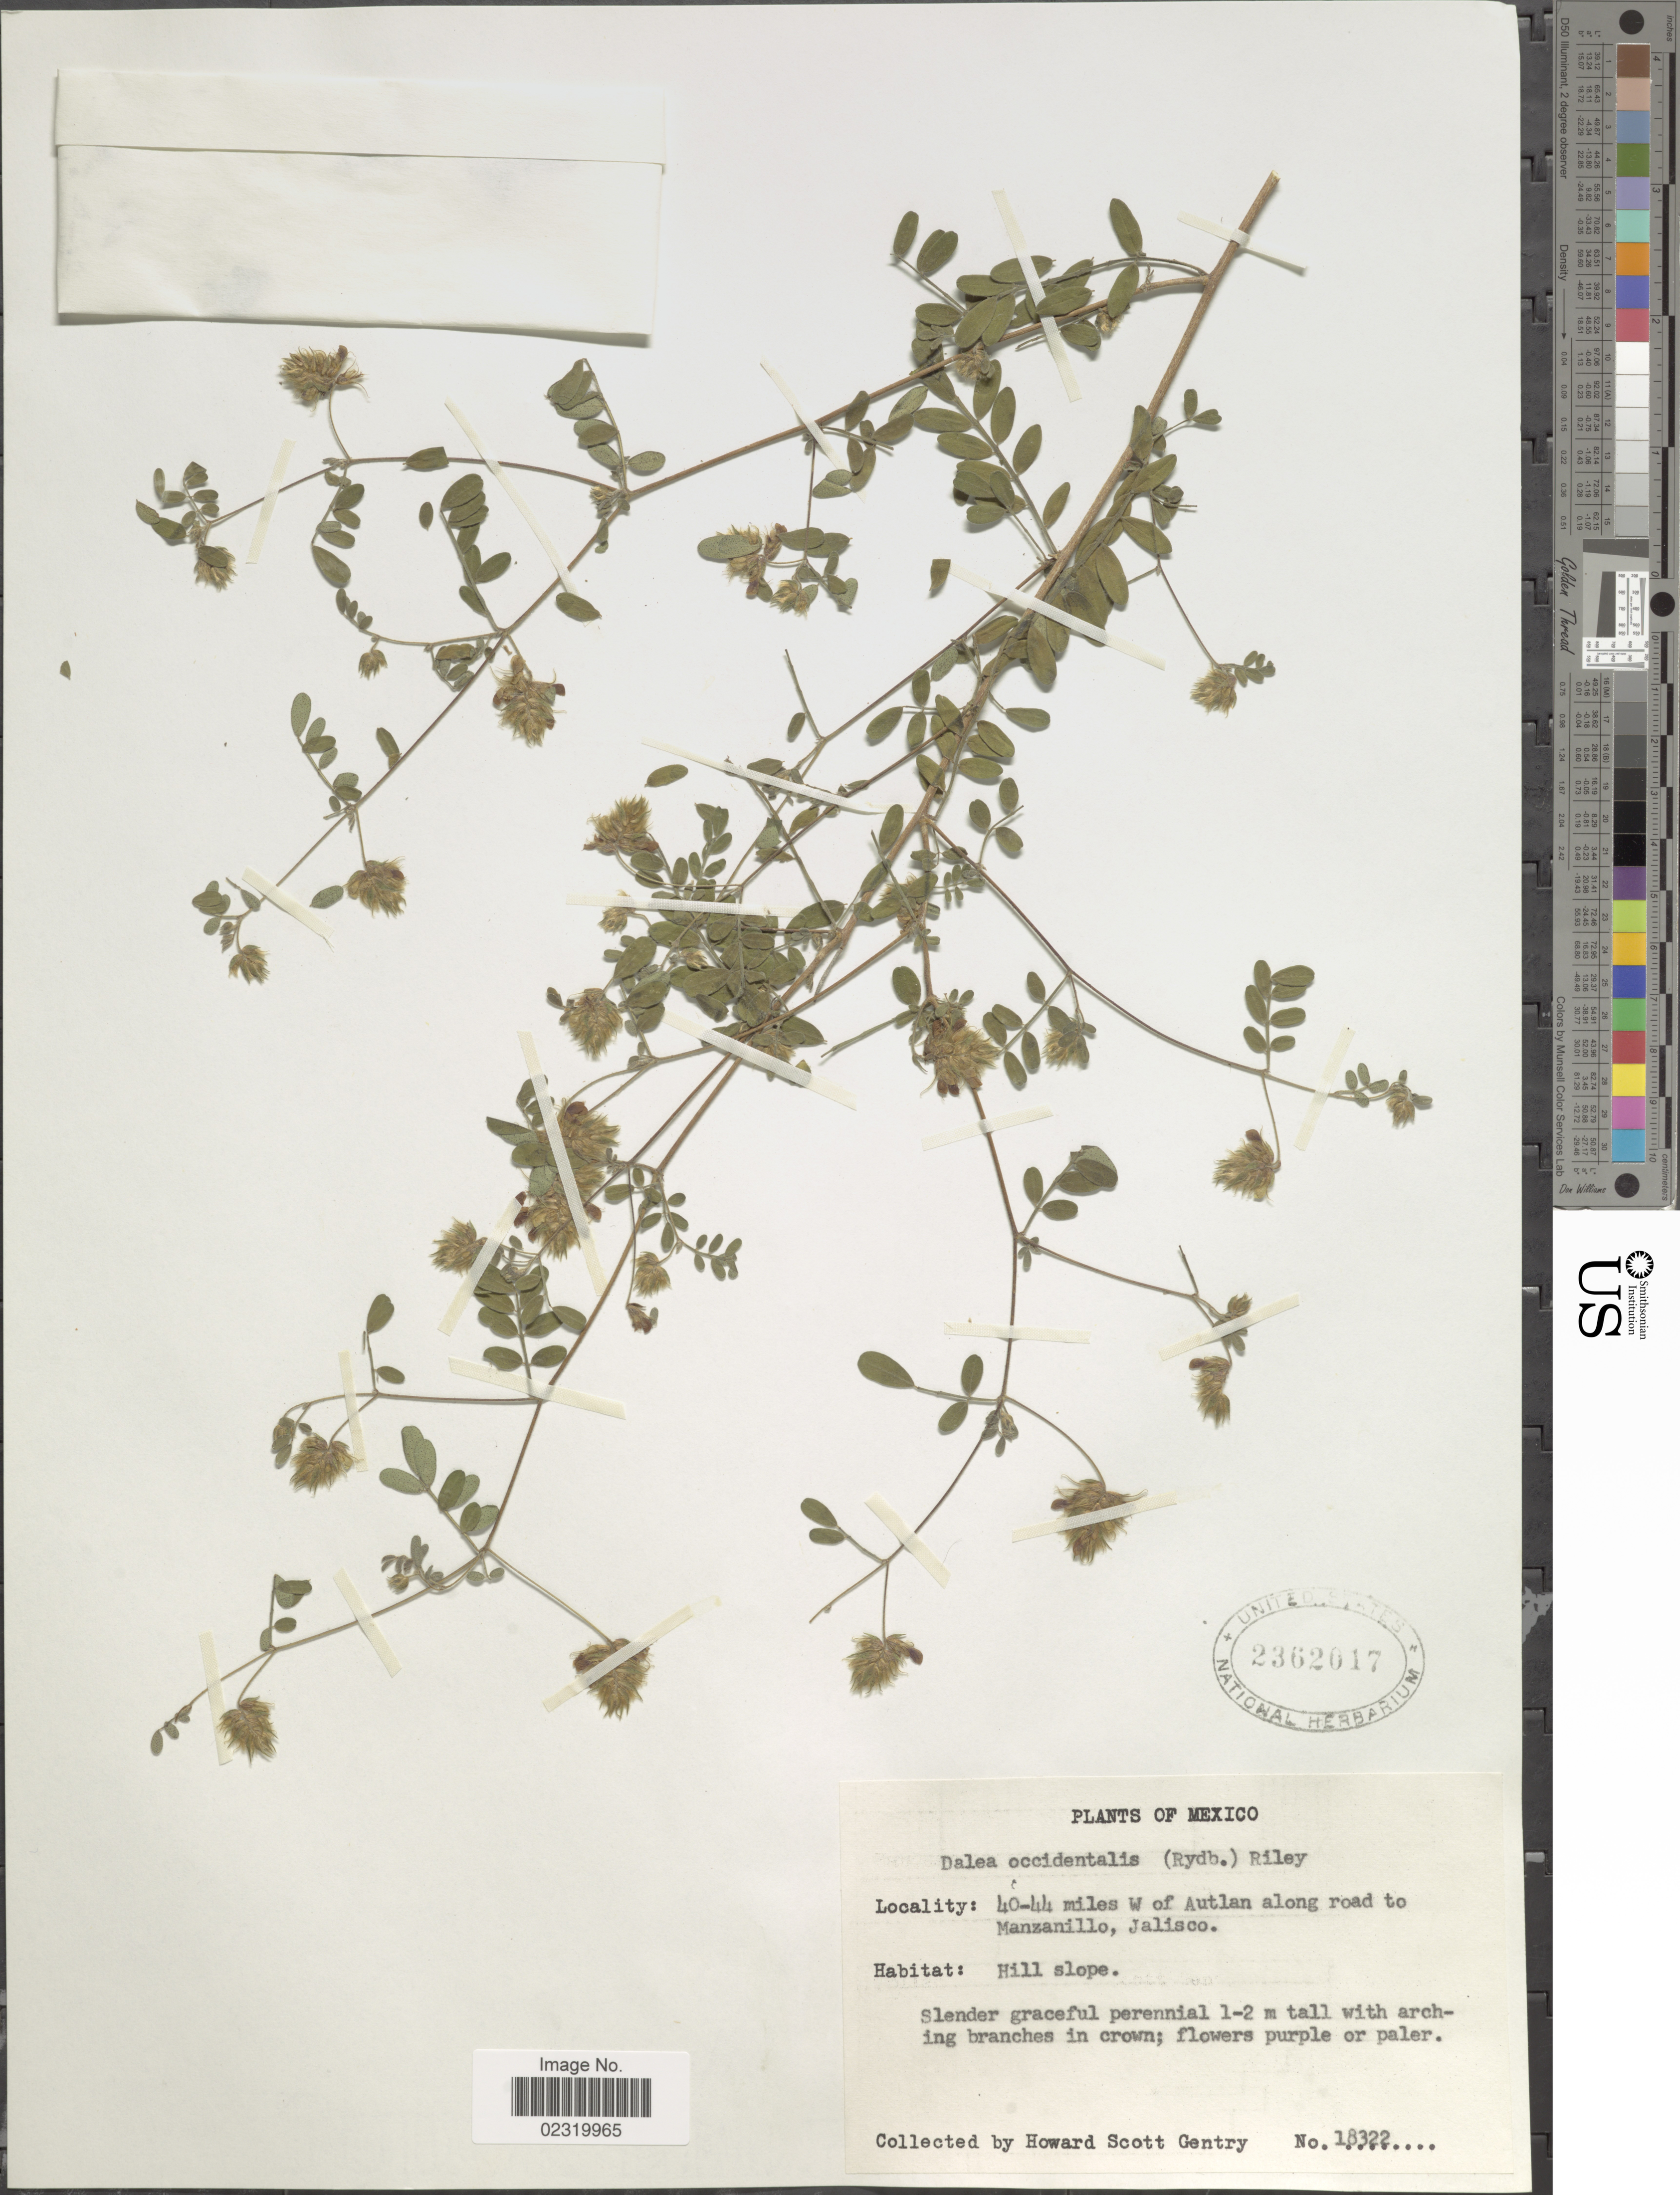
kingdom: Plantae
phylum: Tracheophyta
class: Magnoliopsida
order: Fabales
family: Fabaceae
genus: Dalea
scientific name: Dalea occidentalis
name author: (Rydb.) L. Riley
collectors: H. S. Gentry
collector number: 18322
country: Mexico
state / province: Jalisco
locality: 40-44 miles W of Autlan along road to Manzanillo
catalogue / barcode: US 2362617